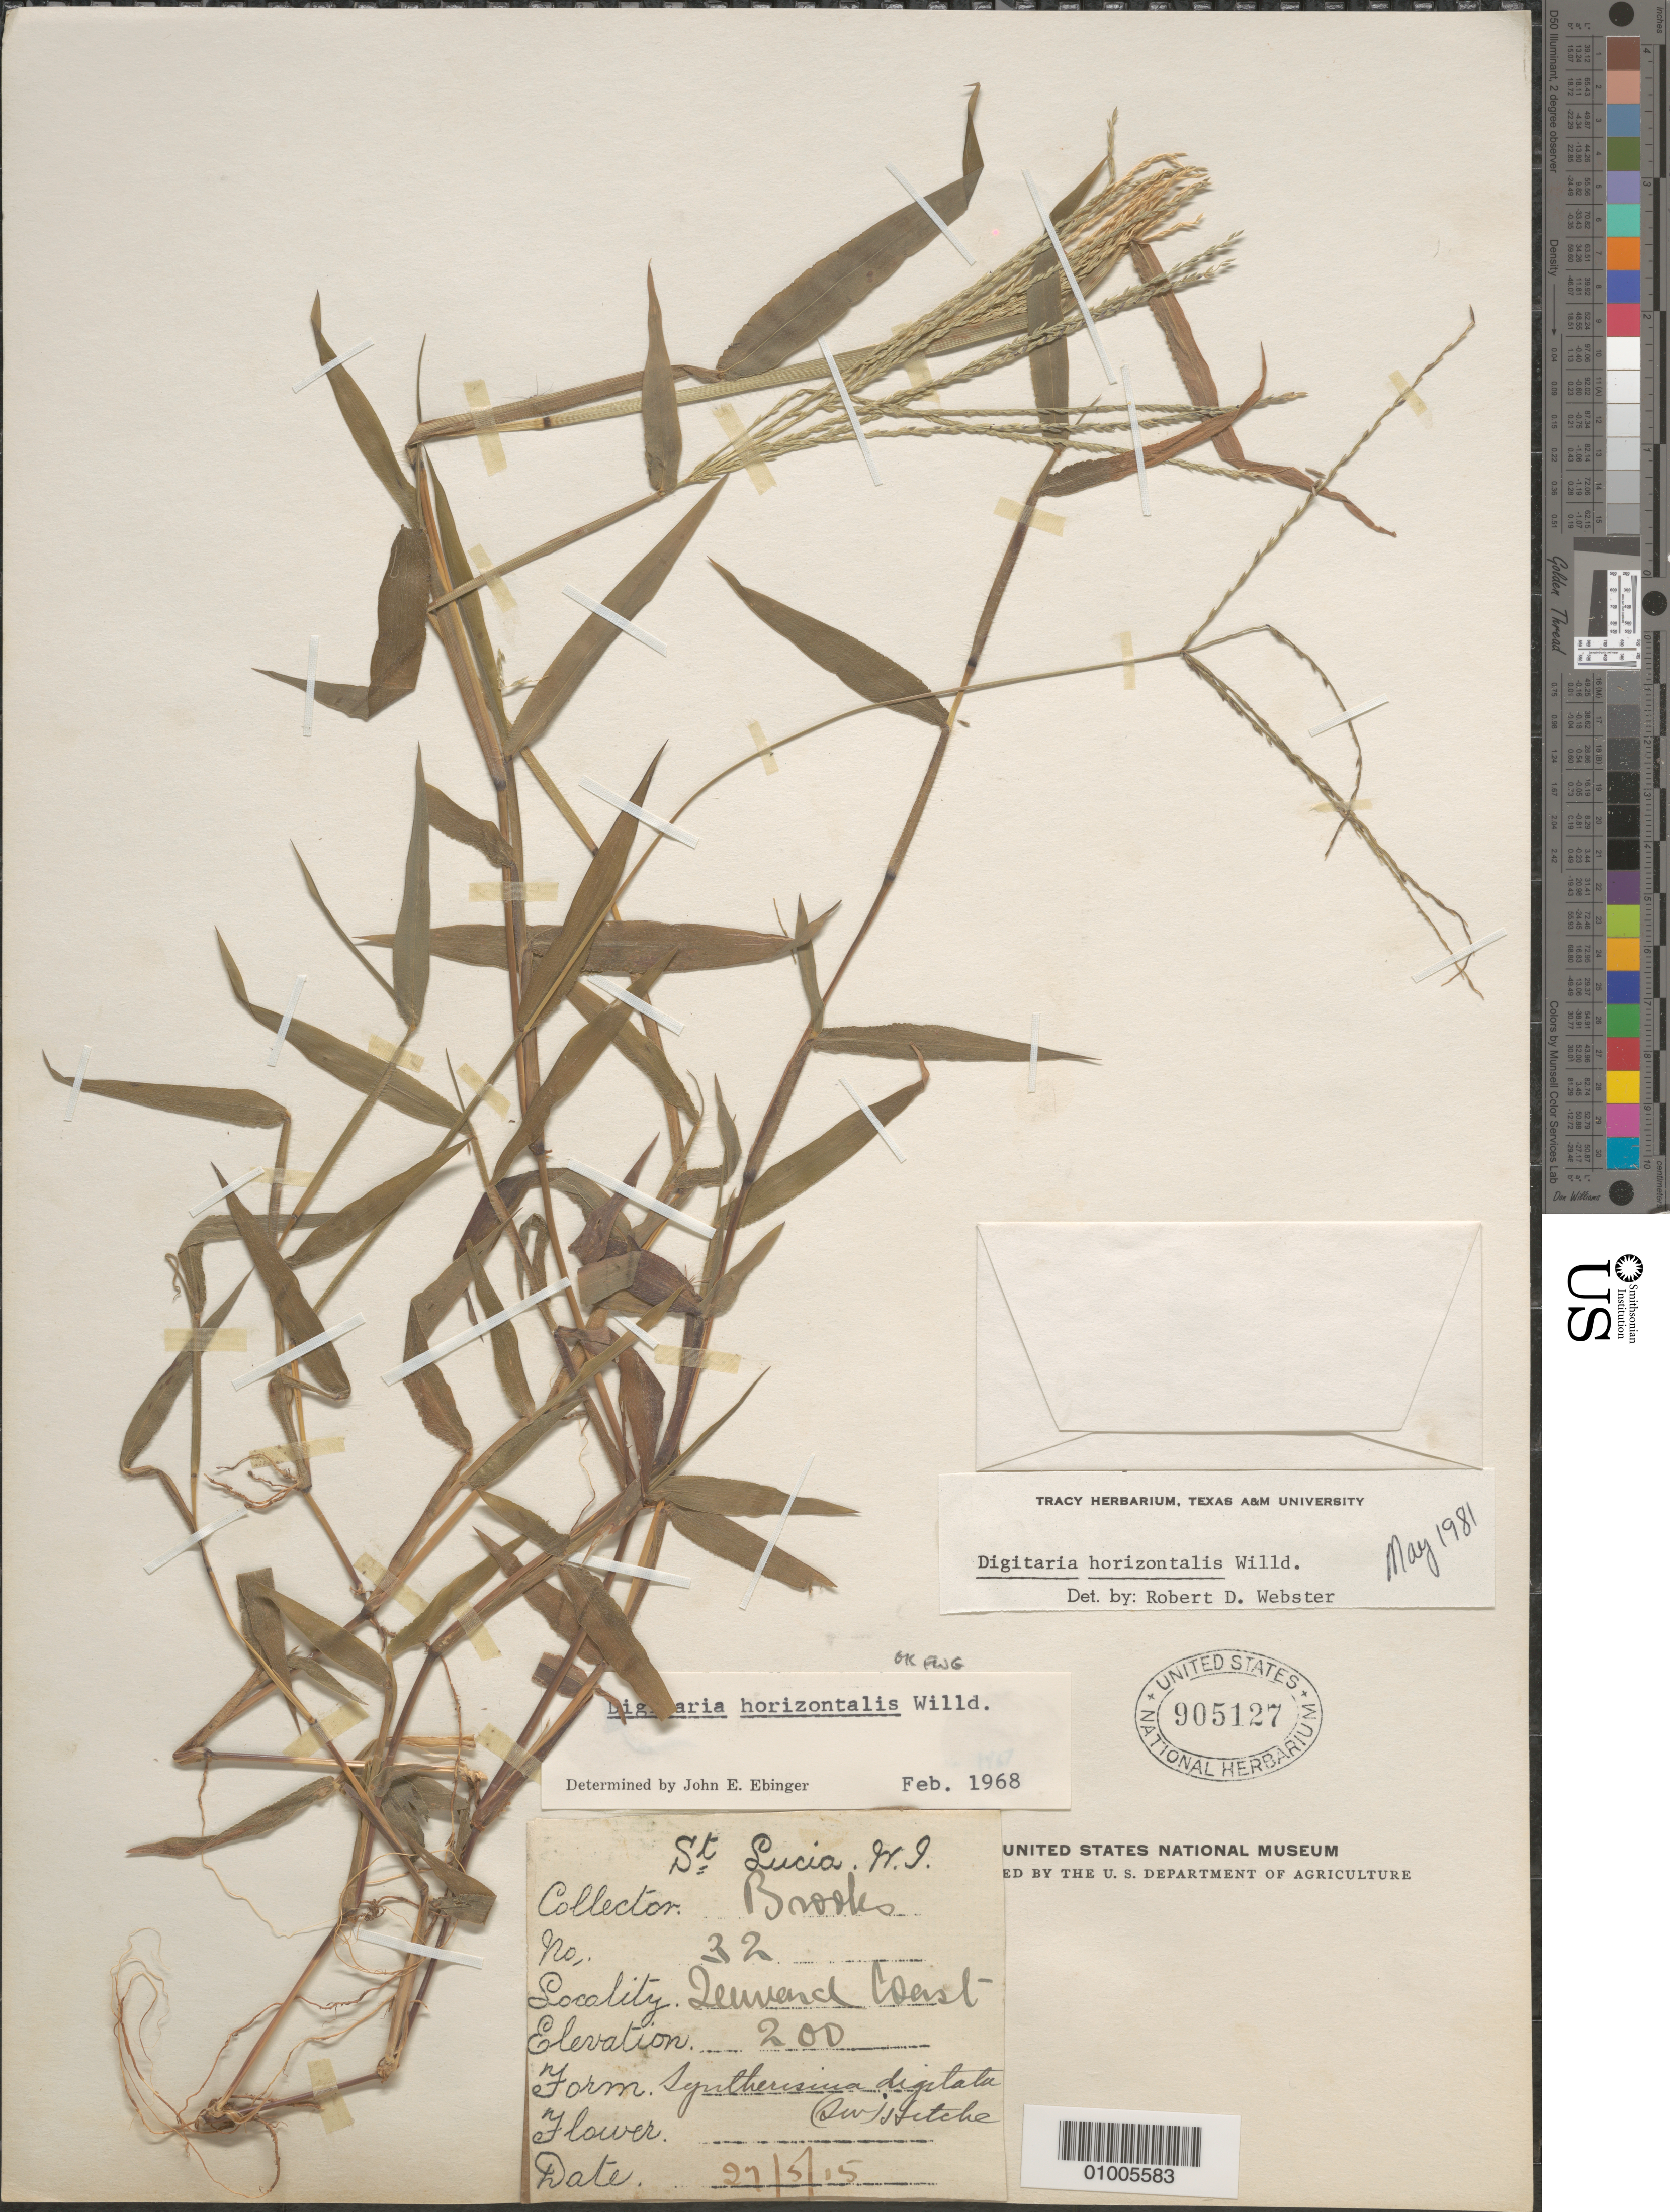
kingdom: Plantae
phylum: Tracheophyta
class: Liliopsida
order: Poales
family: Poaceae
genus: Digitaria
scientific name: Digitaria horizontalis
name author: Willd.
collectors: W. Brooke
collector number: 32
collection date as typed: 27 May 1915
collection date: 1915-05-27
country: St. Lucia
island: St. Lucia I.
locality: Leewood Coast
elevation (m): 200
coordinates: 0 N, 0 E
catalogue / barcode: US 905127